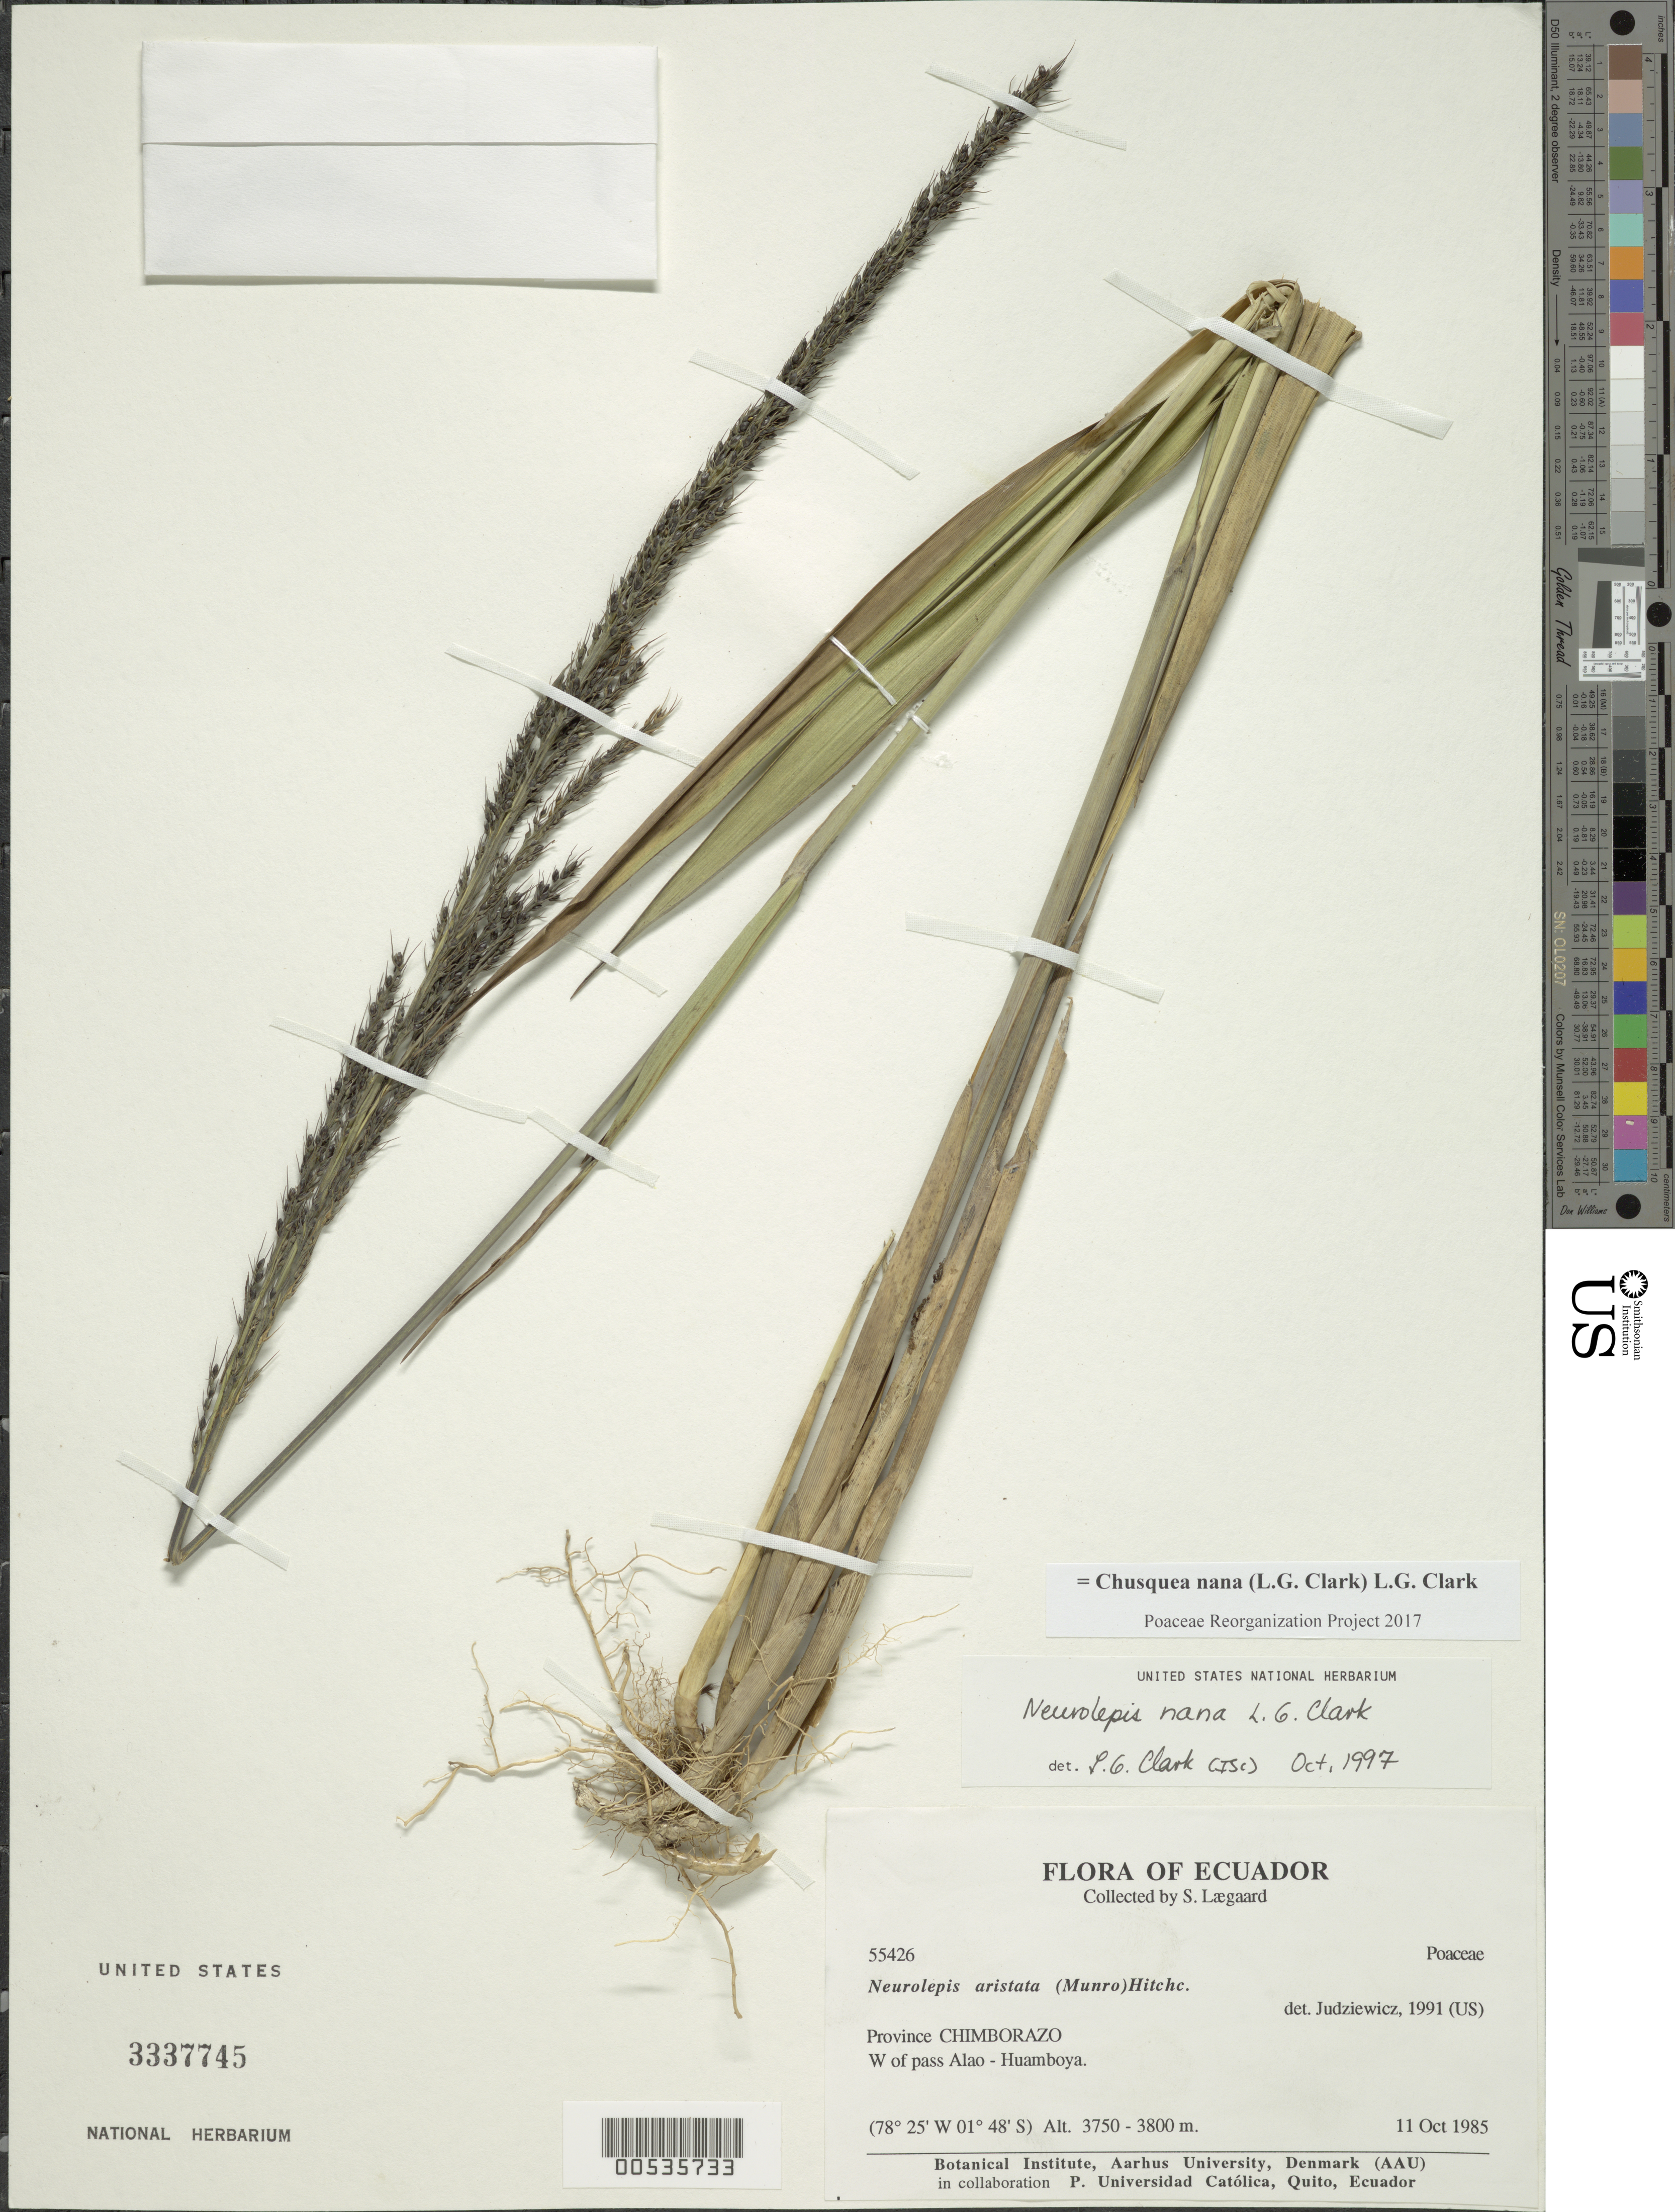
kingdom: Plantae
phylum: Tracheophyta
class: Liliopsida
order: Poales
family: Poaceae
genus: Chusquea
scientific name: Chusquea nana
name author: (L.G. Clark) L.G. Clark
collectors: S. Lægaard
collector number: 55426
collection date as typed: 11 Oct 1985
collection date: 1985-10-11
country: Ecuador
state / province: Chimborazo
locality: W of Pass Alao-Huamboya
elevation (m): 3750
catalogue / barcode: US 3337745